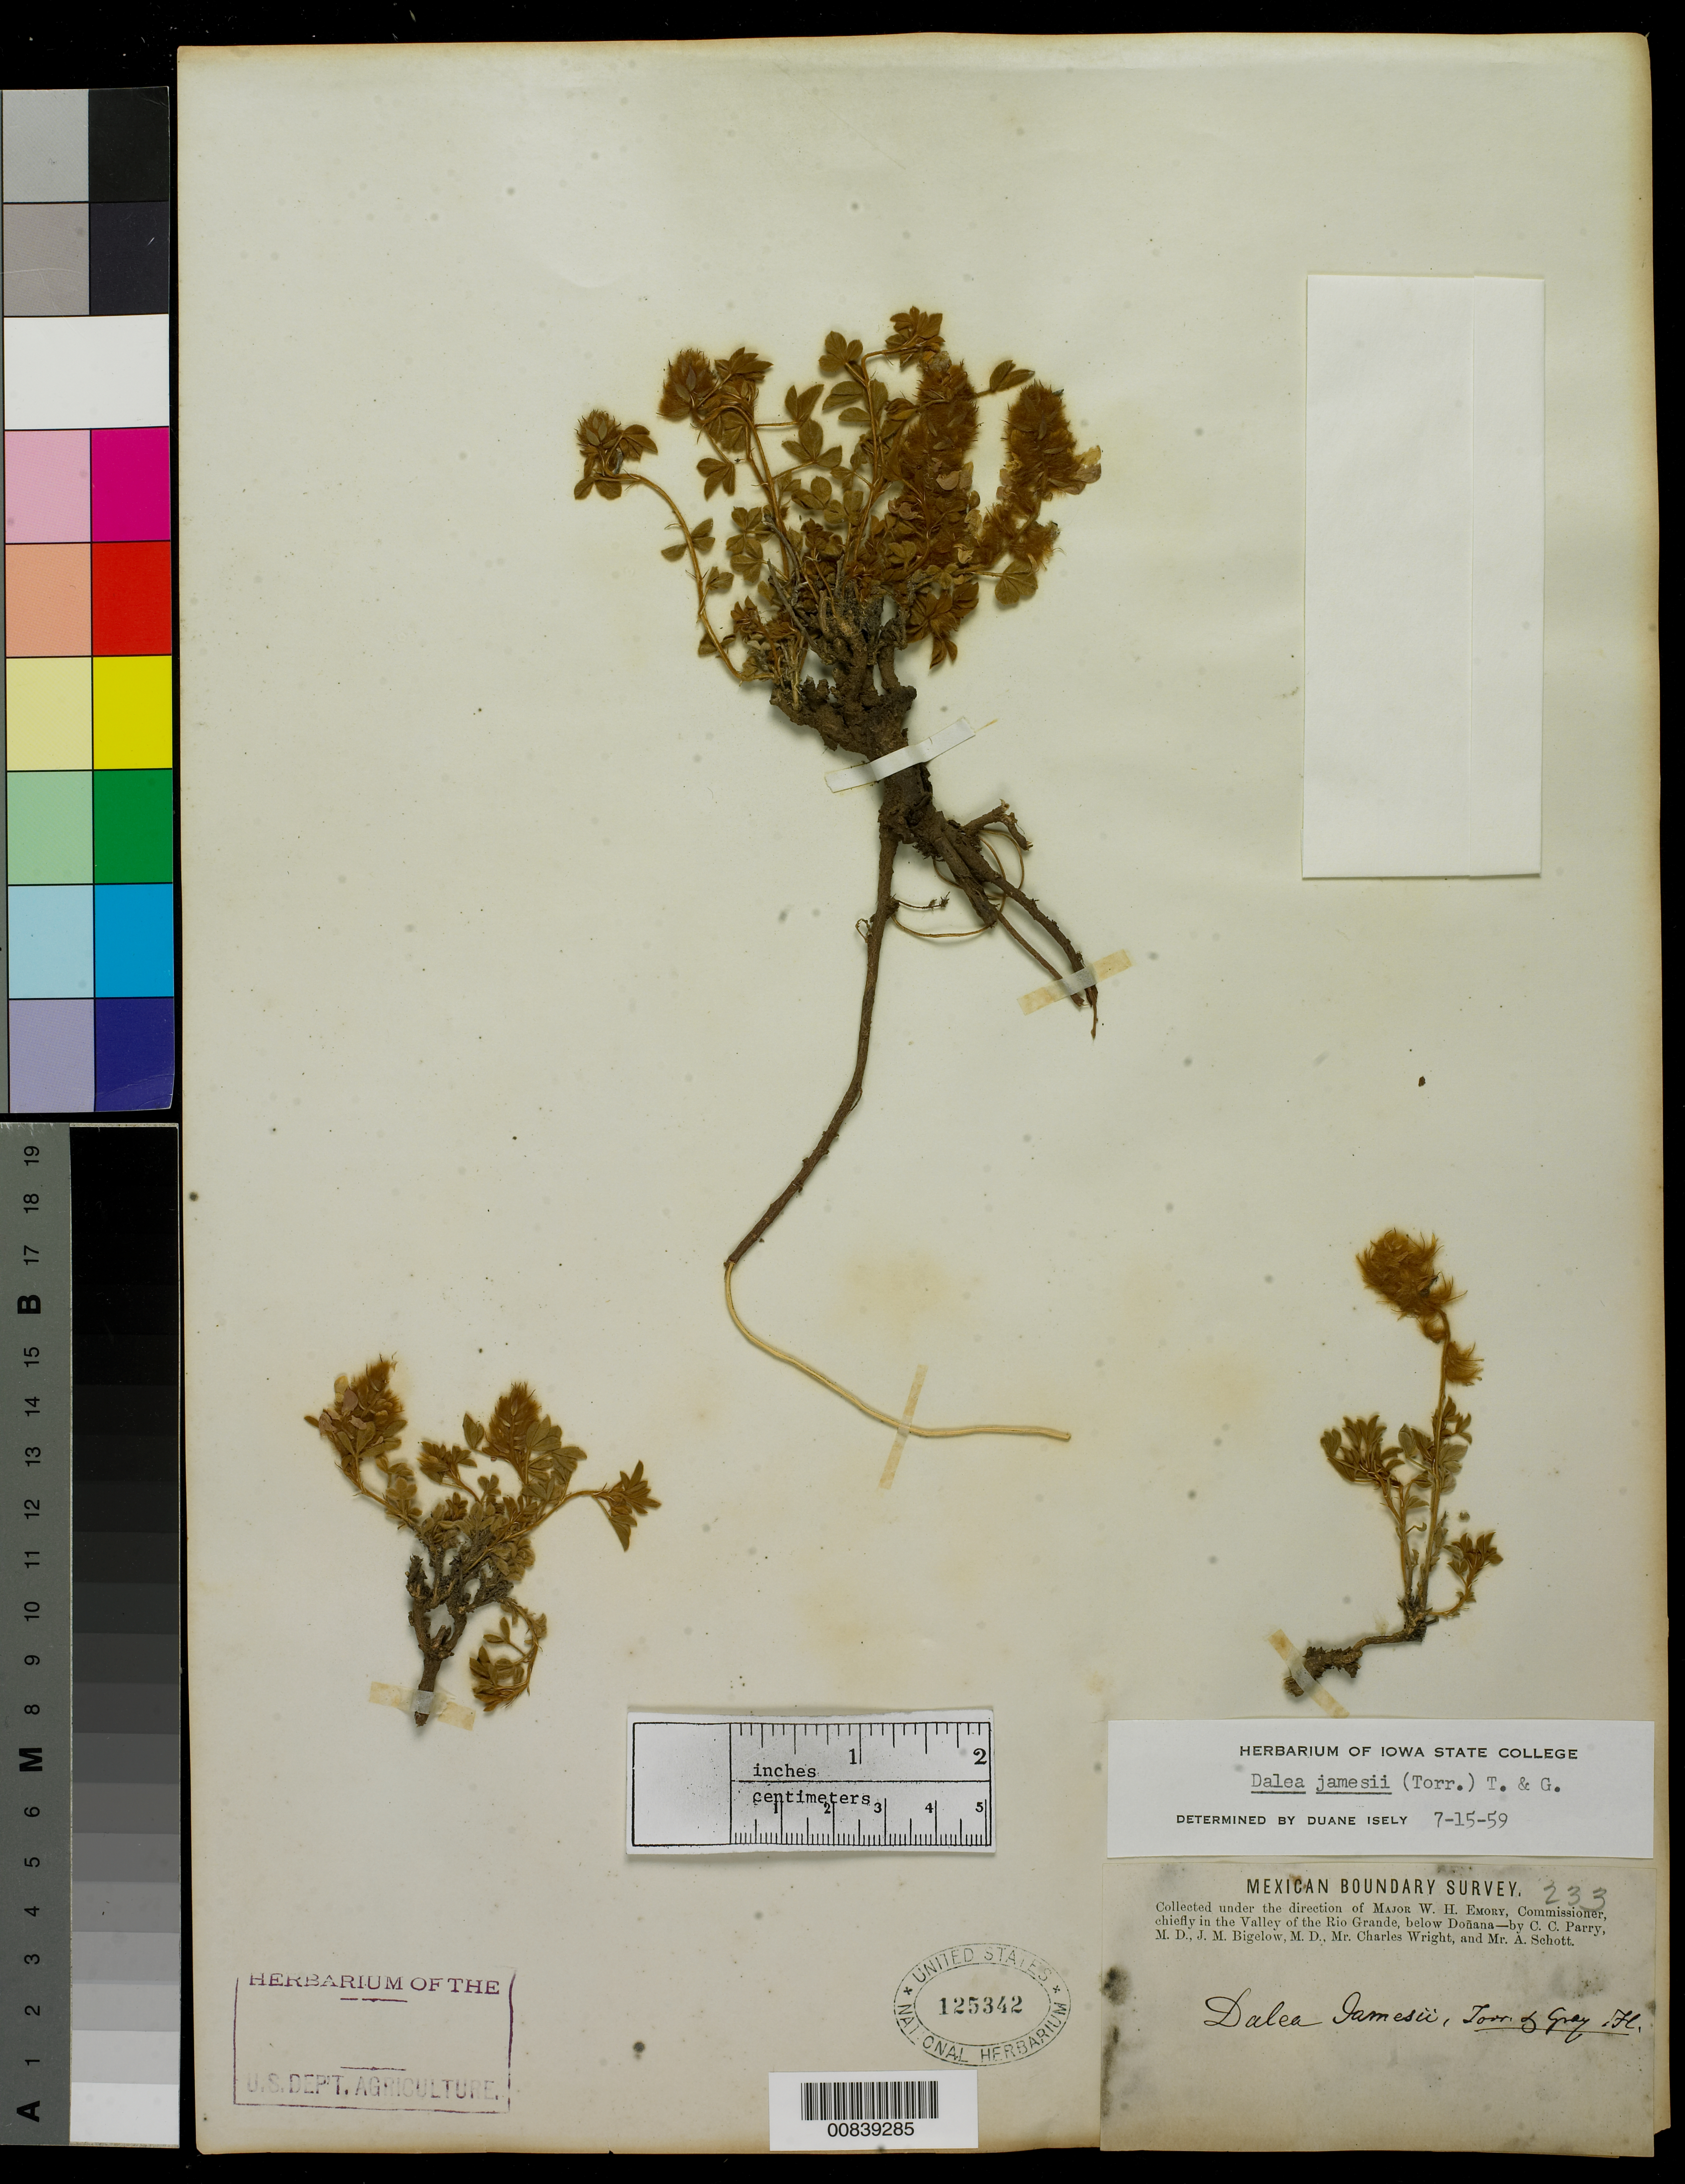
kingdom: Plantae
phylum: Tracheophyta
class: Magnoliopsida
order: Fabales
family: Fabaceae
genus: Dalea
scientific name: Dalea jamesii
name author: (Torr.) Torr. & A. Gray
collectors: C. C. Parry, J. M. Bigelow, C. Wright & A. C. V. Schott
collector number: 233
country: United States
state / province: New Mexico / Texas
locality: Valley of the Rio Grande, below Doñana.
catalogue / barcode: US 125342